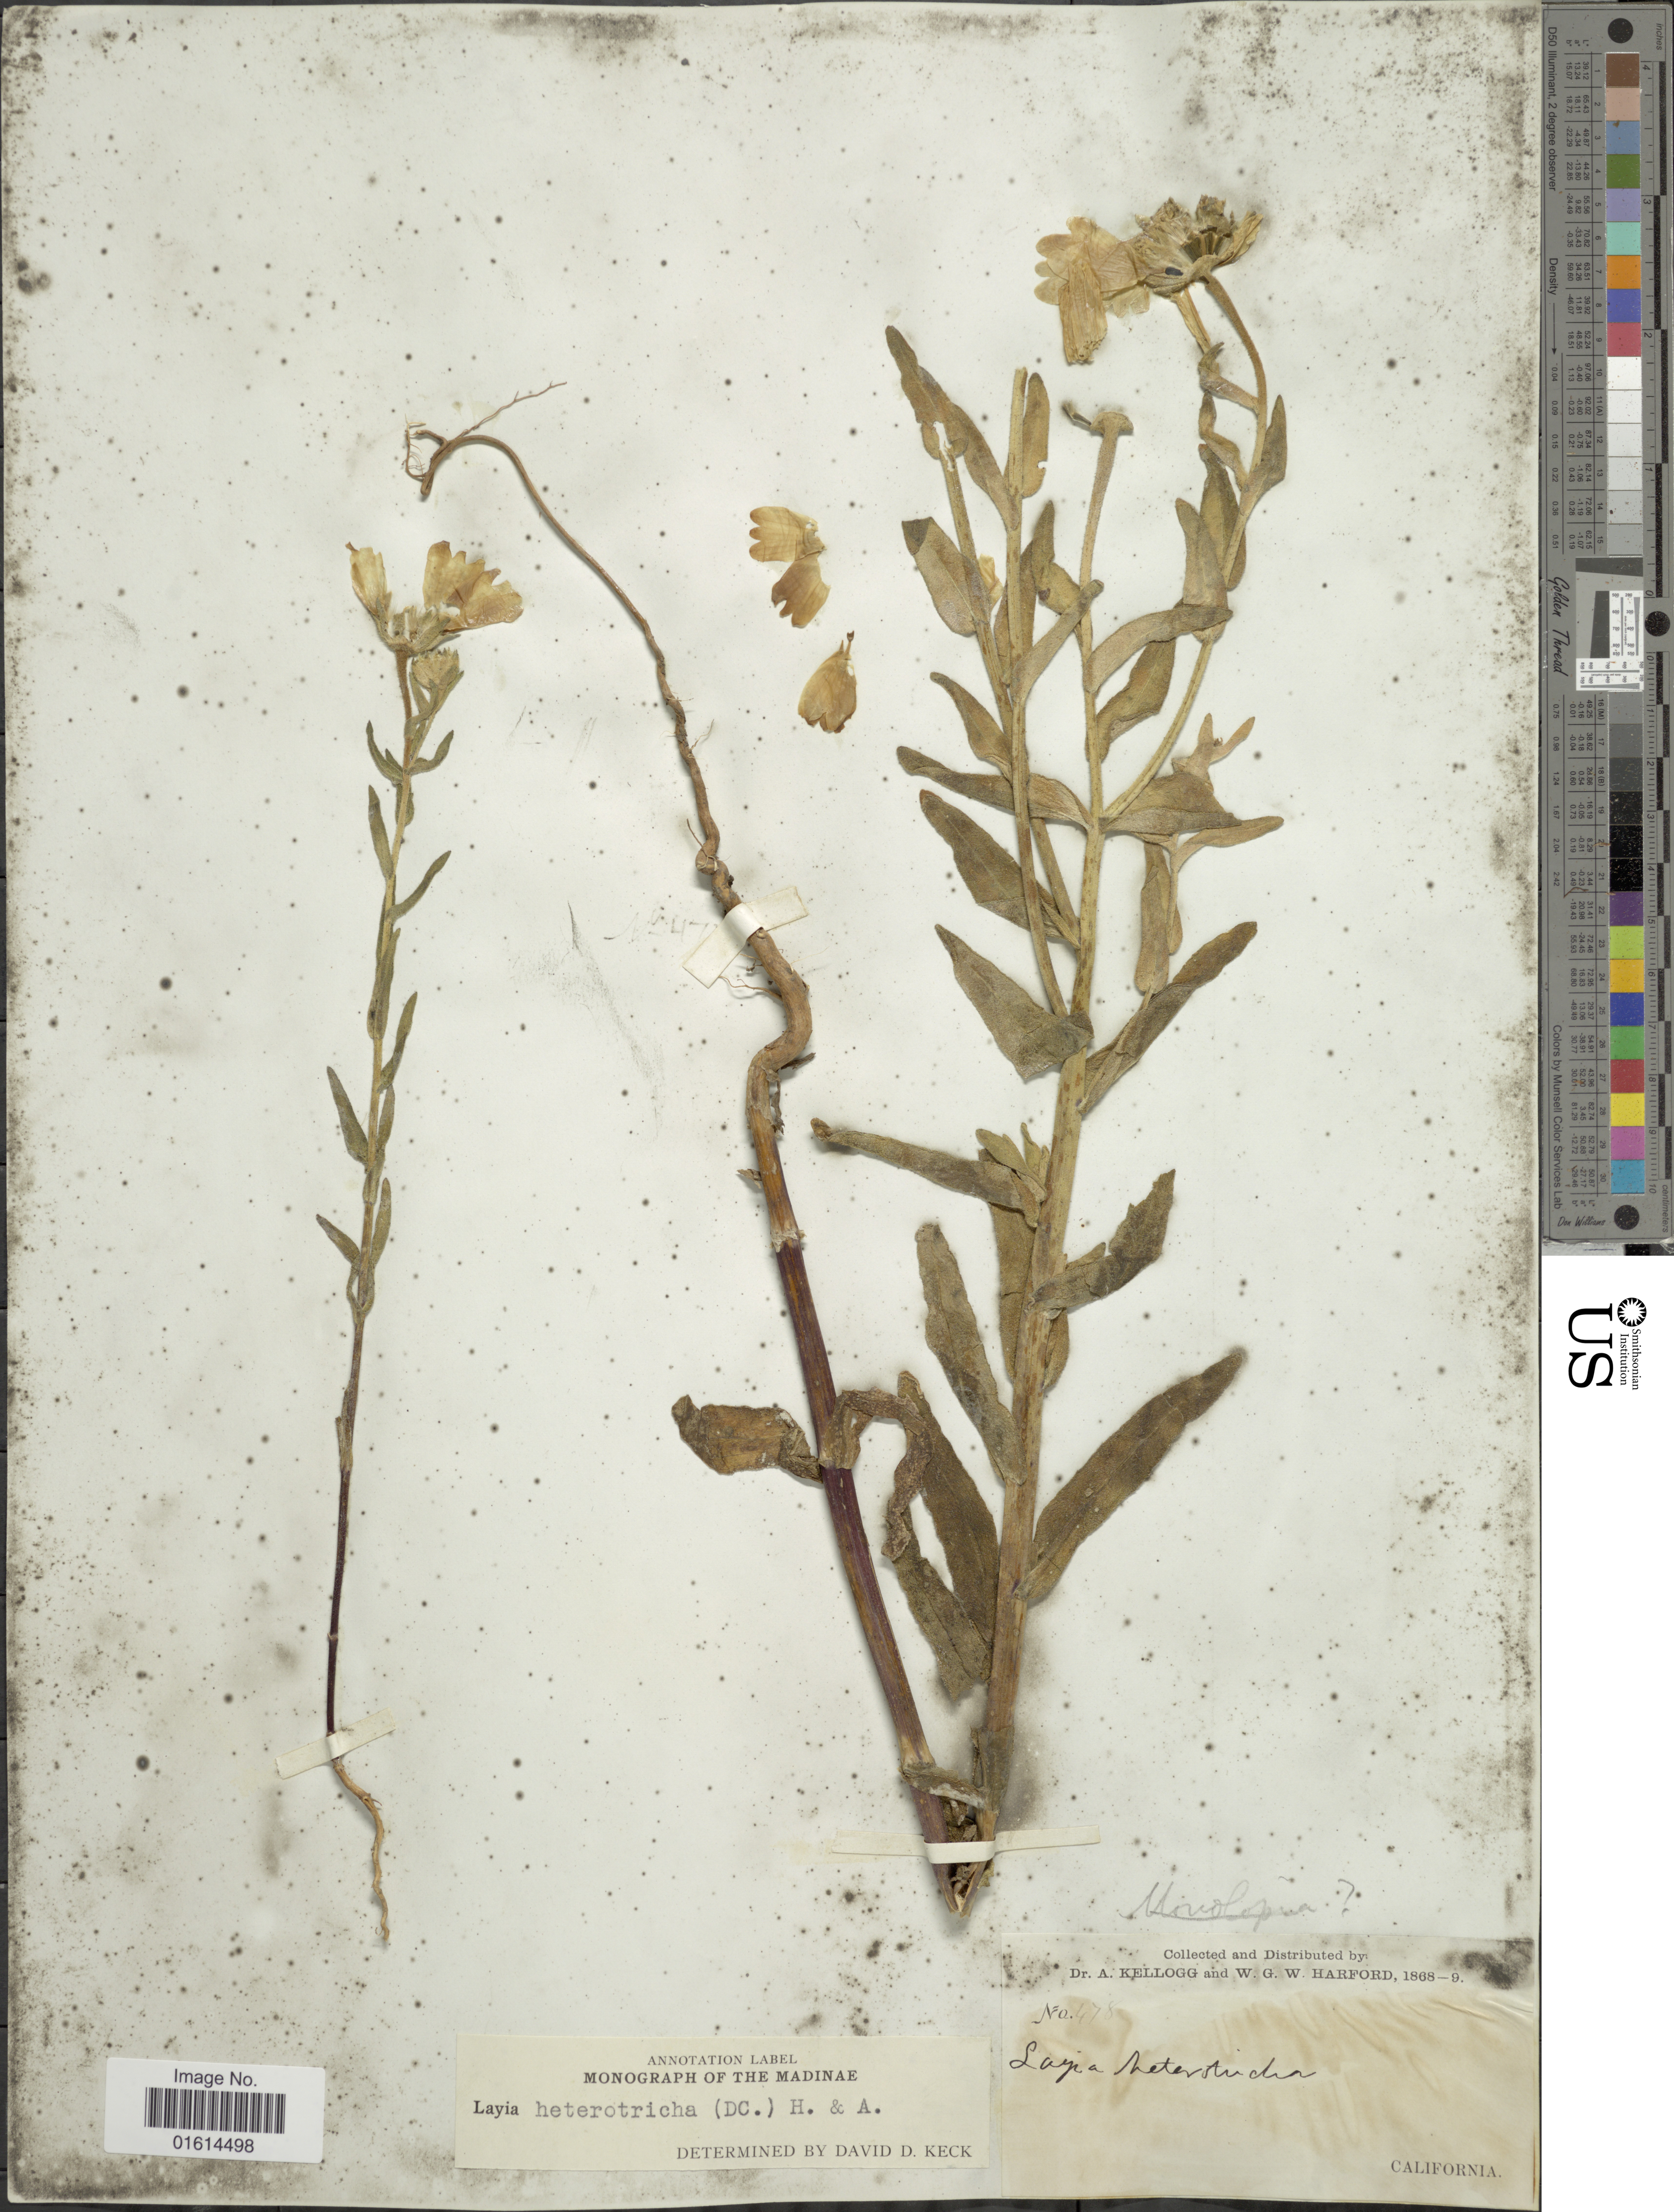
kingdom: Plantae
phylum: Tracheophyta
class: Magnoliopsida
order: Asterales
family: Asteraceae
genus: Layia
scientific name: Layia heterotricha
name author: (DC.) Hook. & Arn.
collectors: A. Kellogg & W. G. W. Harford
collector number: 478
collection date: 1868/1869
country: United States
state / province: California